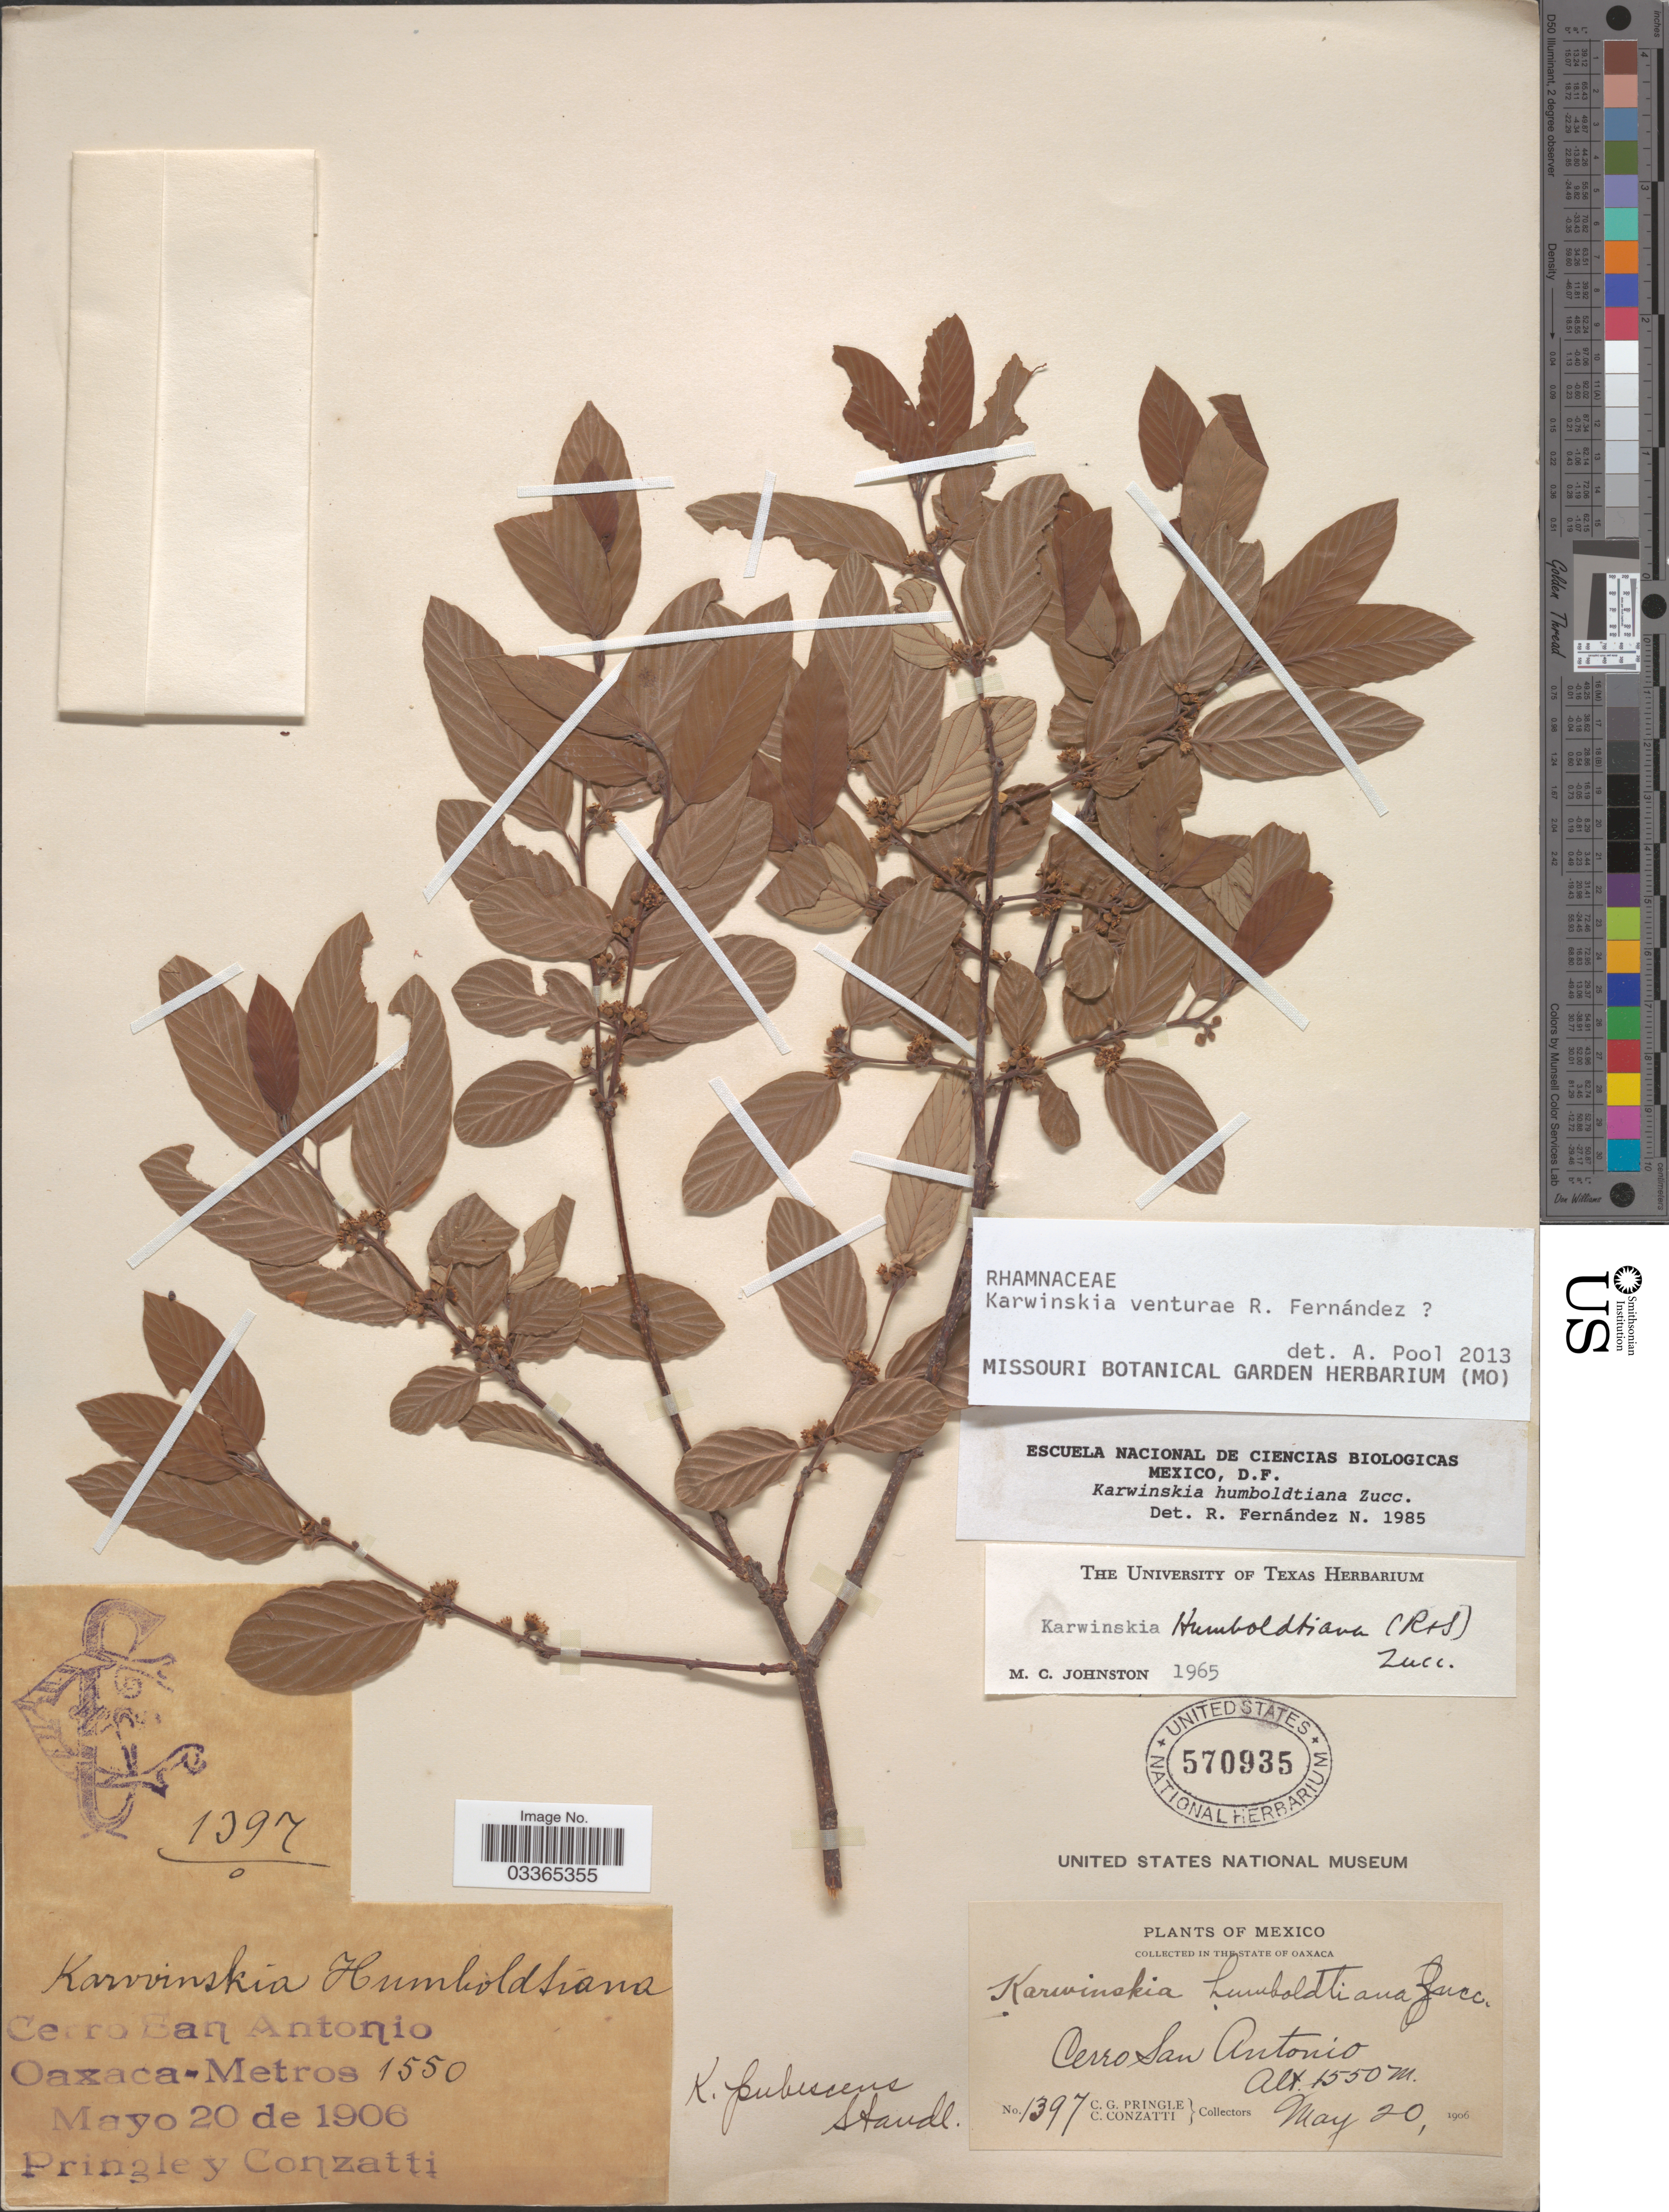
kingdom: Plantae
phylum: Tracheophyta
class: Magnoliopsida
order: Rosales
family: Rhamnaceae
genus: Karwinskia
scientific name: Karwinskia venturae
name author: Fernández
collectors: C. G. Pringle & C. Conzatti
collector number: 1397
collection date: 1906-05-20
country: Mexico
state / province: Oaxaca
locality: Cerro San Antonio.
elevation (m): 1550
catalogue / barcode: US 570935